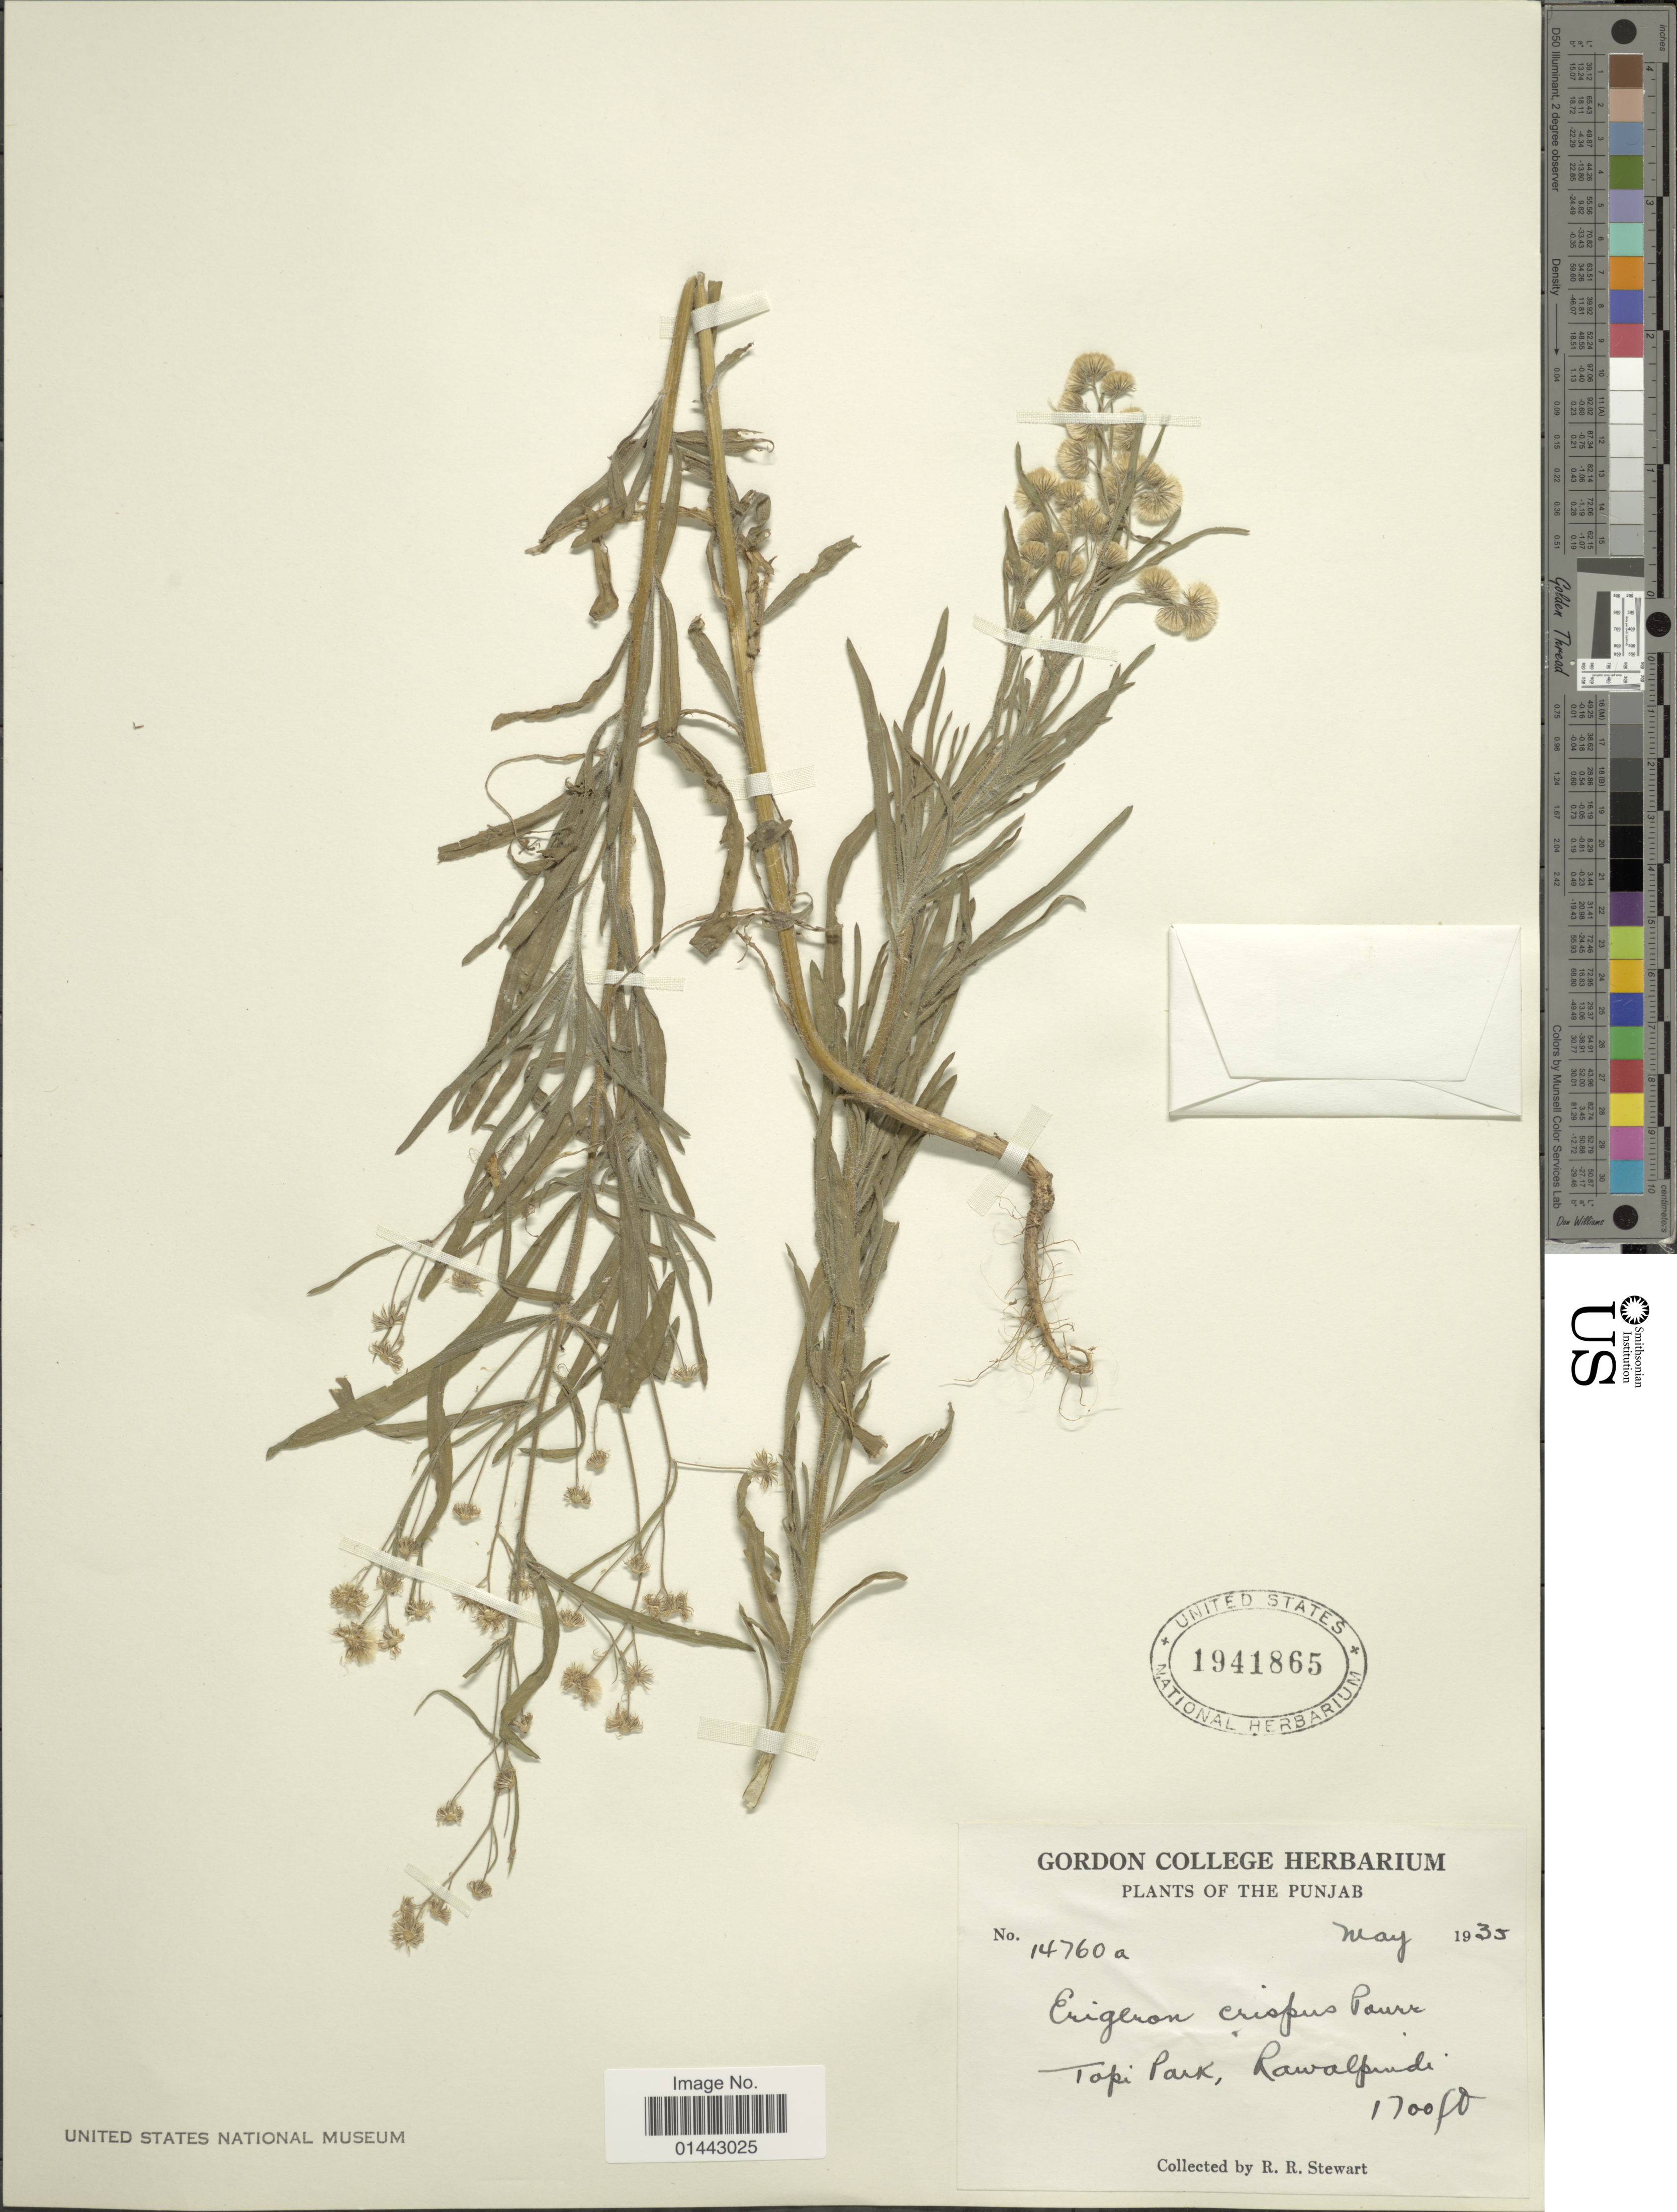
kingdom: Plantae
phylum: Tracheophyta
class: Magnoliopsida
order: Asterales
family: Asteraceae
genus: Erigeron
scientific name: Erigeron crispus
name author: Pourr.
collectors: R. R. Stewart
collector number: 14760a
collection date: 1935-05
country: Pakistan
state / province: Punjab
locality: Punjab, Topi Park, Rawalpindi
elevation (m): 518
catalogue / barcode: US 1941865